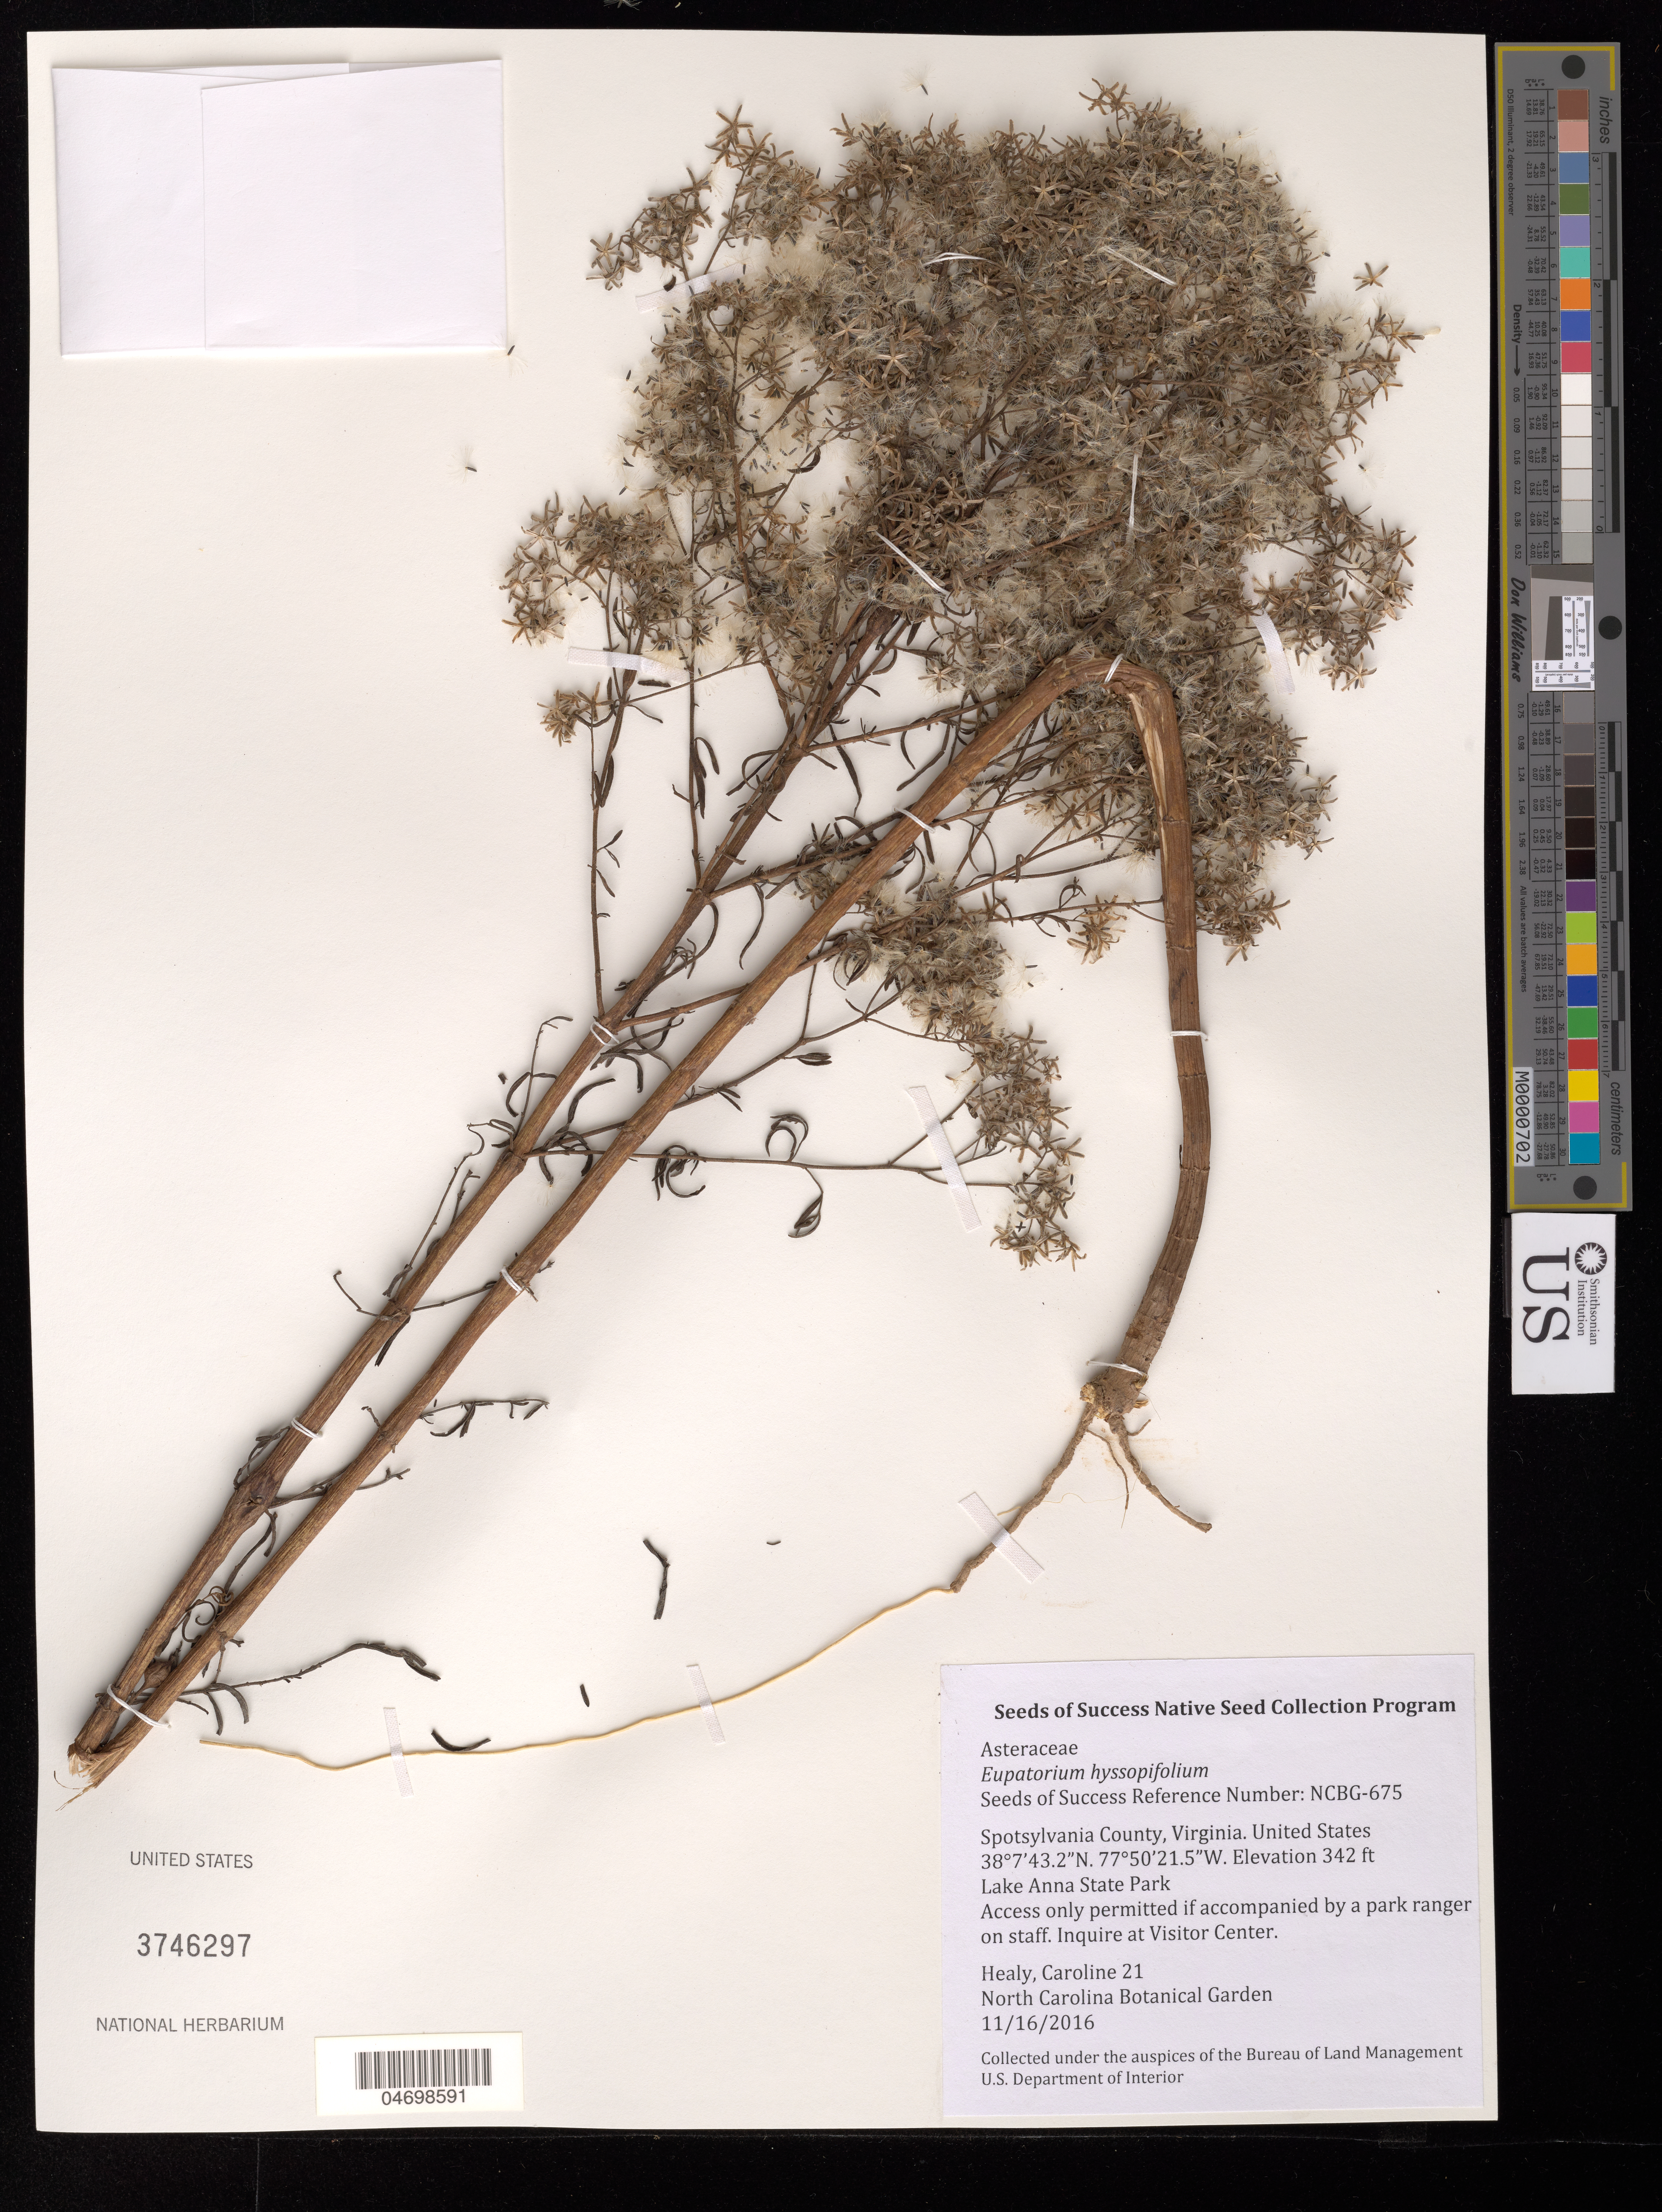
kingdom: Plantae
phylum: Tracheophyta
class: Magnoliopsida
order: Asterales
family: Asteraceae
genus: Eupatorium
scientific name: Eupatorium hyssopifolium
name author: L.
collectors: C. Healy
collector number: NCBG-675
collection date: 2016-11-16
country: United States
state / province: Virginia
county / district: Spotsylvania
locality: Lake Anna State Park, Ware Field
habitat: Meadow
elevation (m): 104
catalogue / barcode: US 3746297